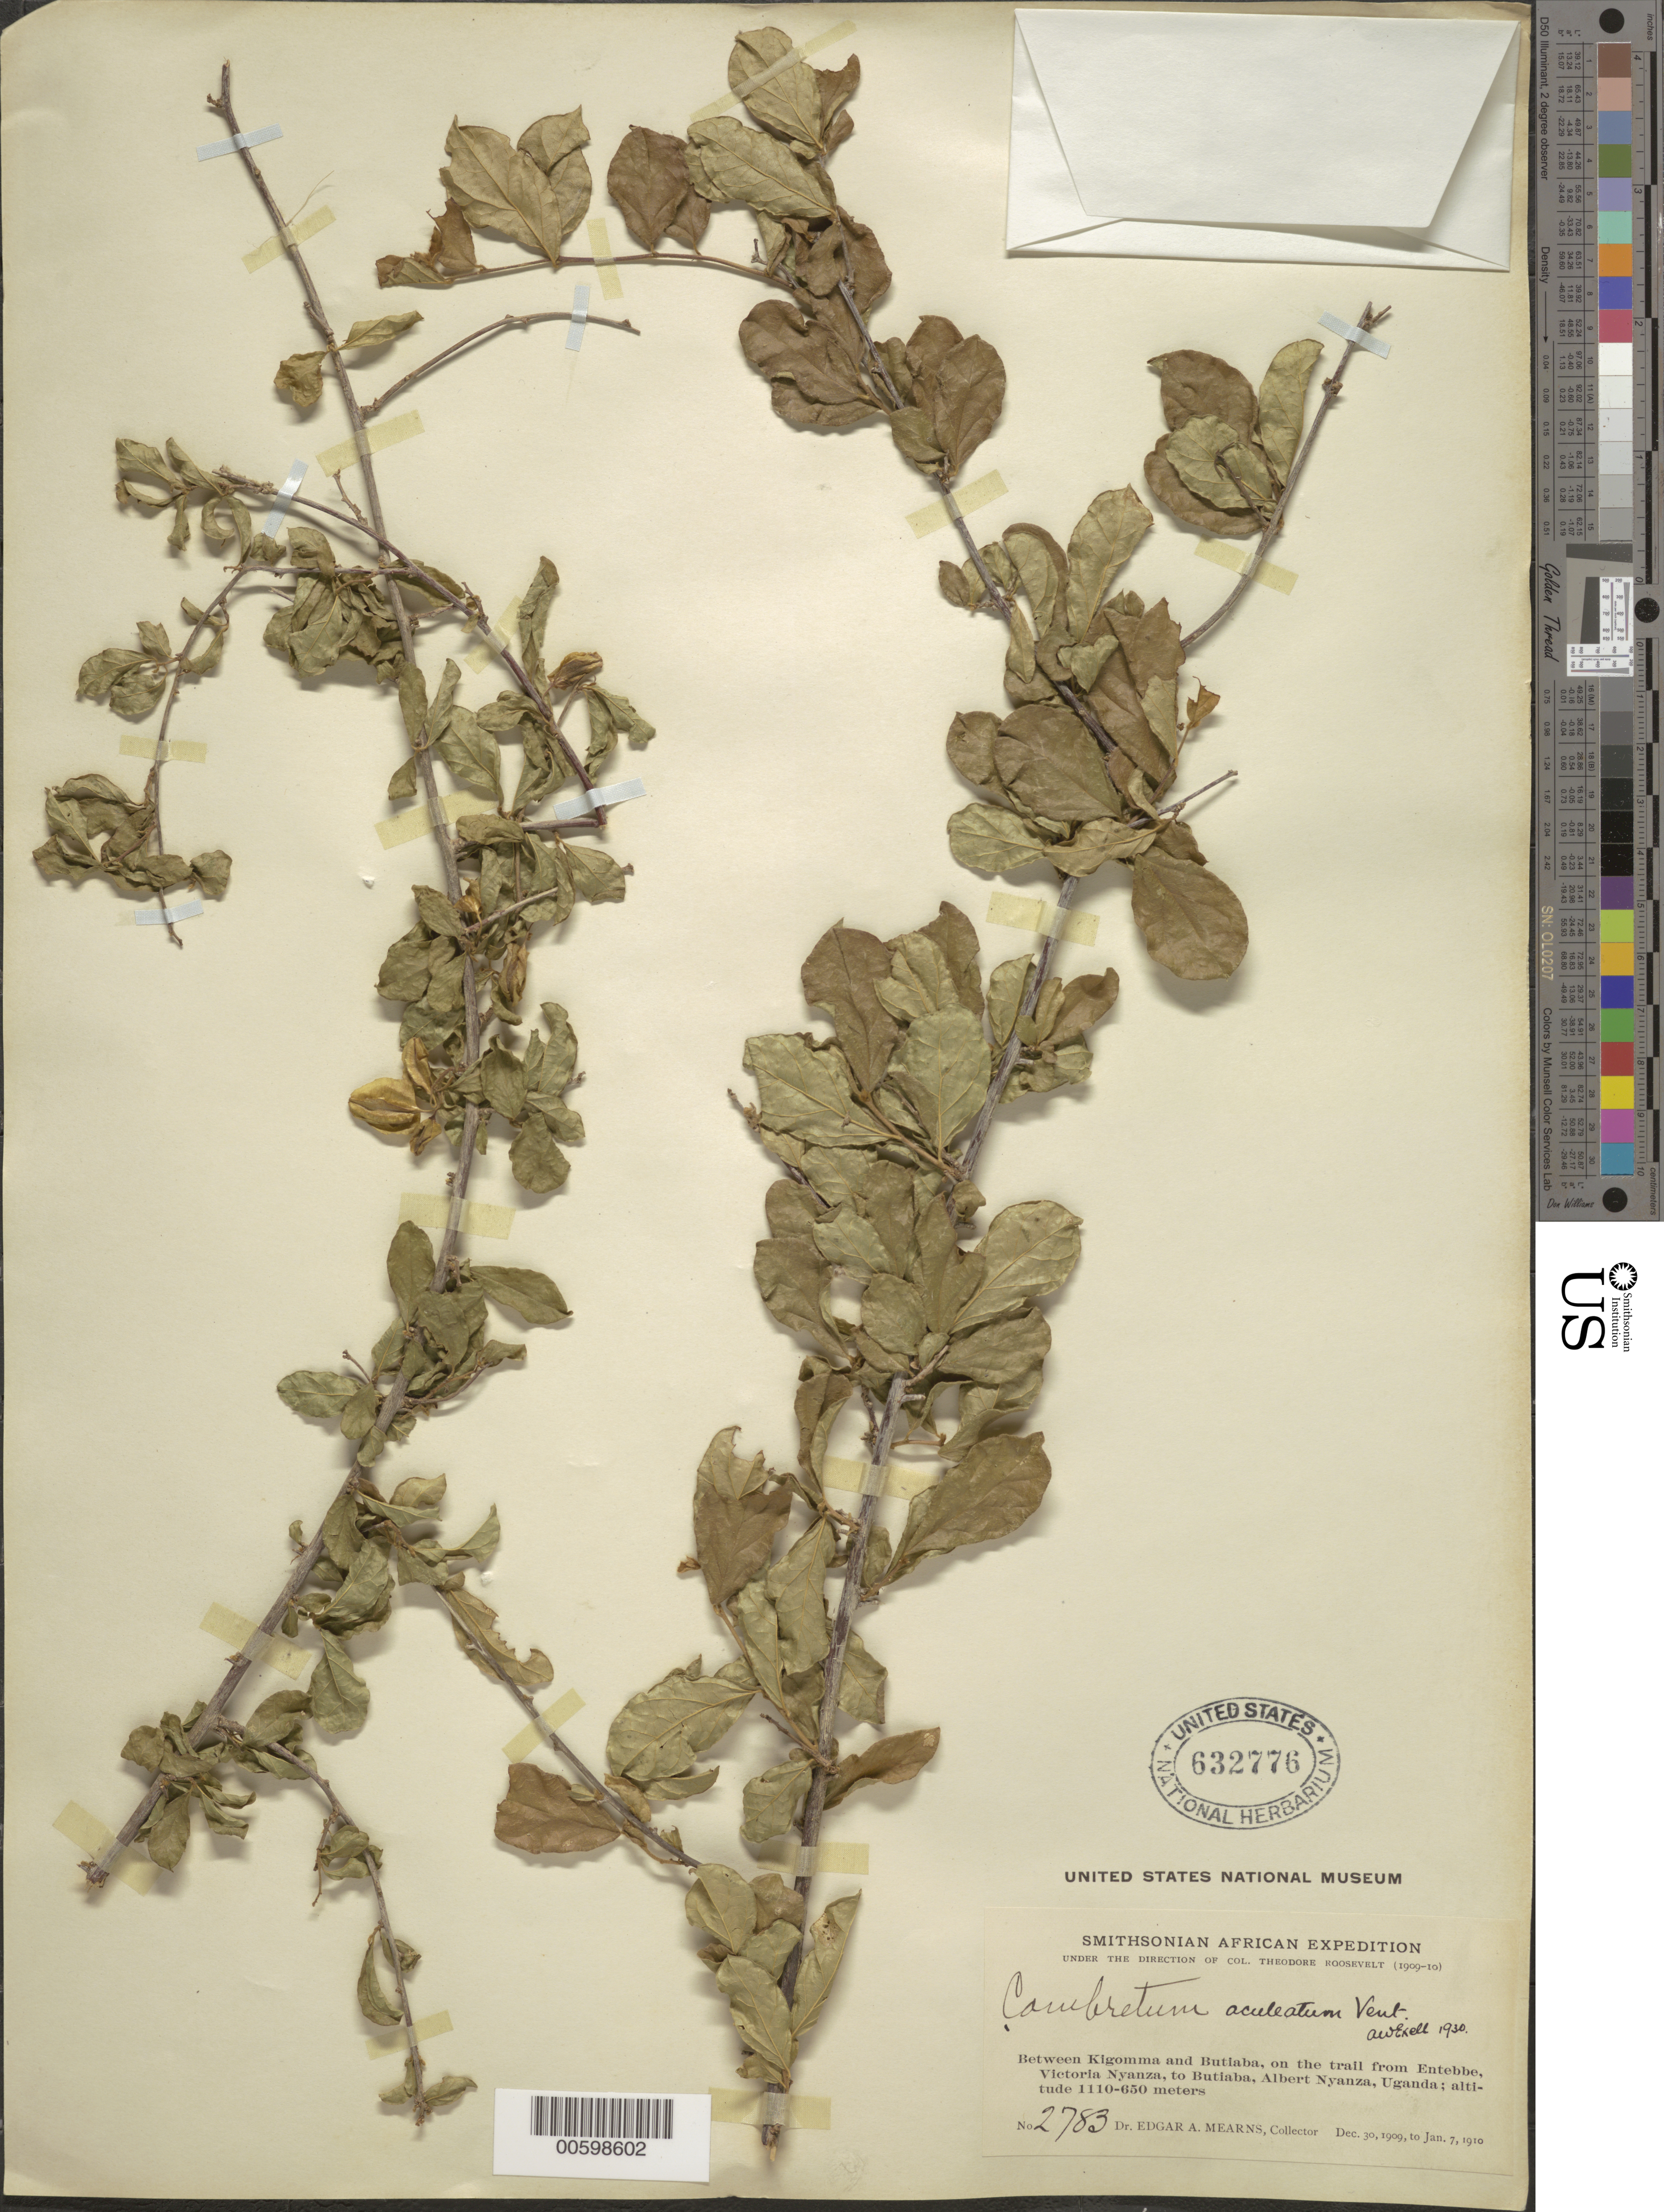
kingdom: Plantae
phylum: Tracheophyta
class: Magnoliopsida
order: Myrtales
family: Combretaceae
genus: Combretum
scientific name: Combretum schumannii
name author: Engl.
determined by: Exell, A. W.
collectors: E. A. Mearns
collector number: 2783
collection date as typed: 30 Dec 1909 to 07 Jan 1909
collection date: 1909-01-07/1909-12-30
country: Uganda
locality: Between Kigomma and Butiaba, on the trail from Entebbe, Victoria Nyanza, to Butiaba, Albert Nyanza, Uganda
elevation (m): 1110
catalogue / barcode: US 632776